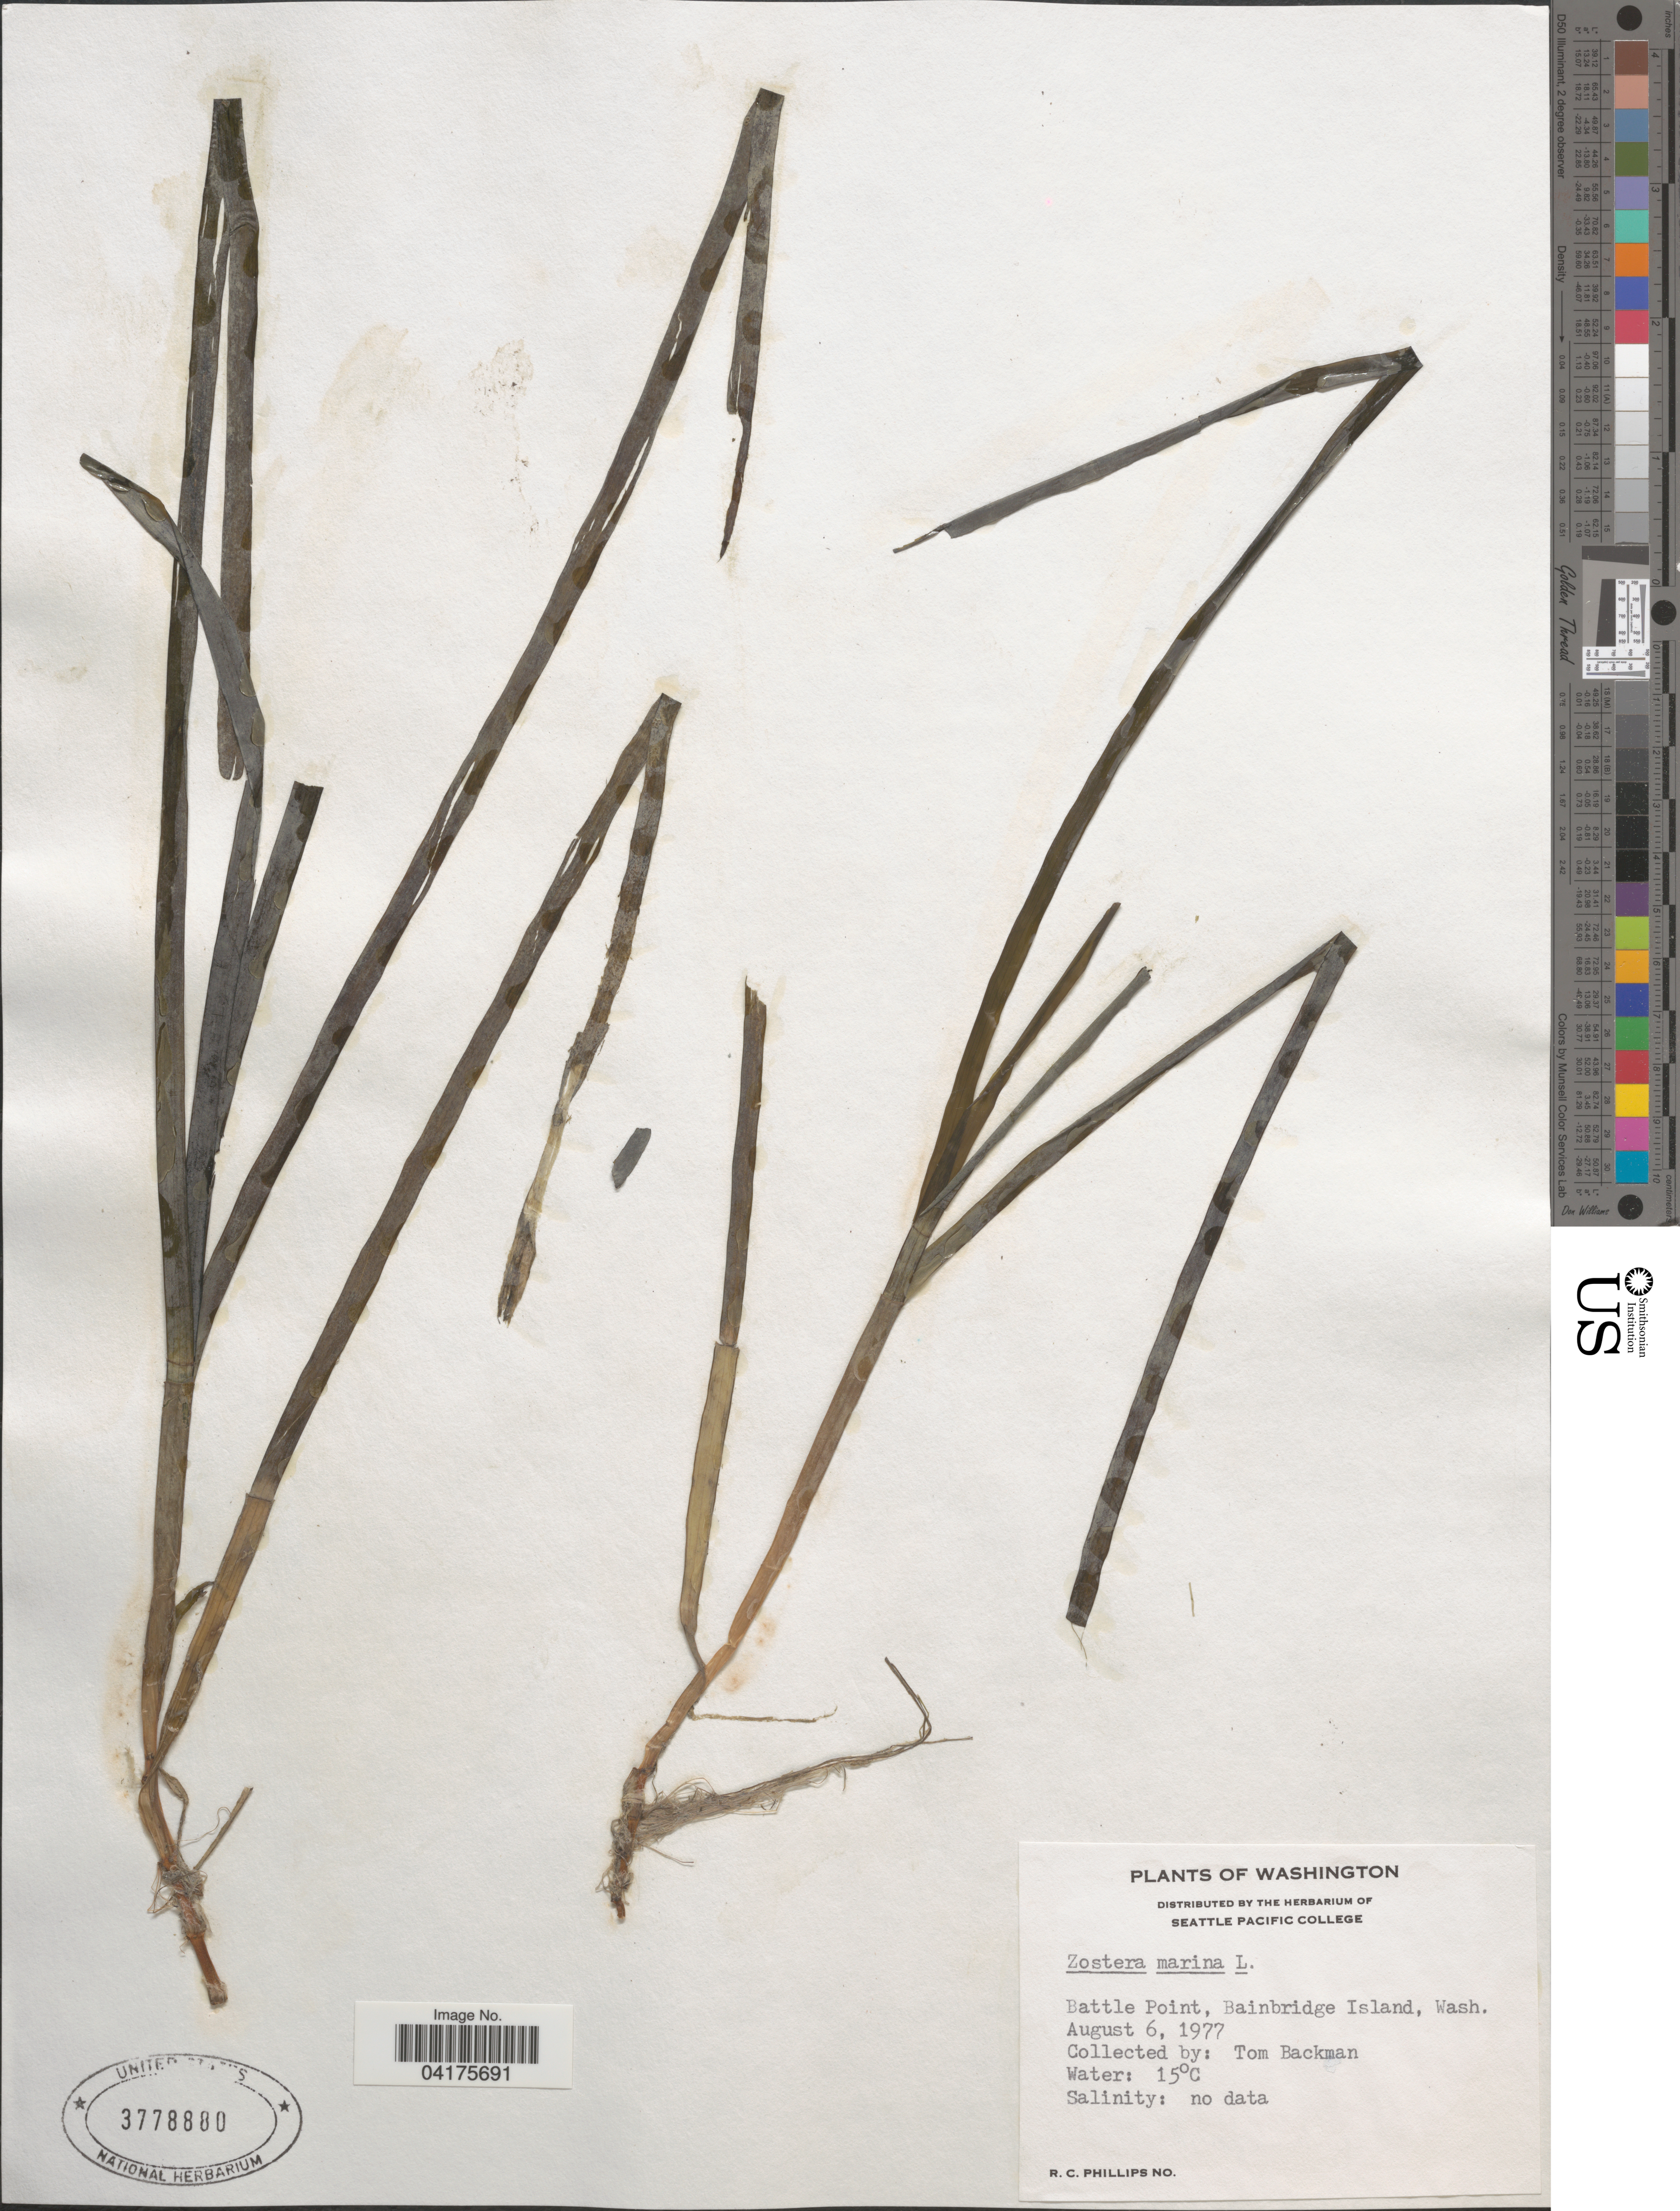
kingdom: Plantae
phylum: Tracheophyta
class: Liliopsida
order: Alismatales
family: Zosteraceae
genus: Zostera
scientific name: Zostera marina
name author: L.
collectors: T. Backman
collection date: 1977-08-06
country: United States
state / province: Washington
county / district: Kitsap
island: Bainbridge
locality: Battle Point, Bainbridge Island.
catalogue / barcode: US 3778880